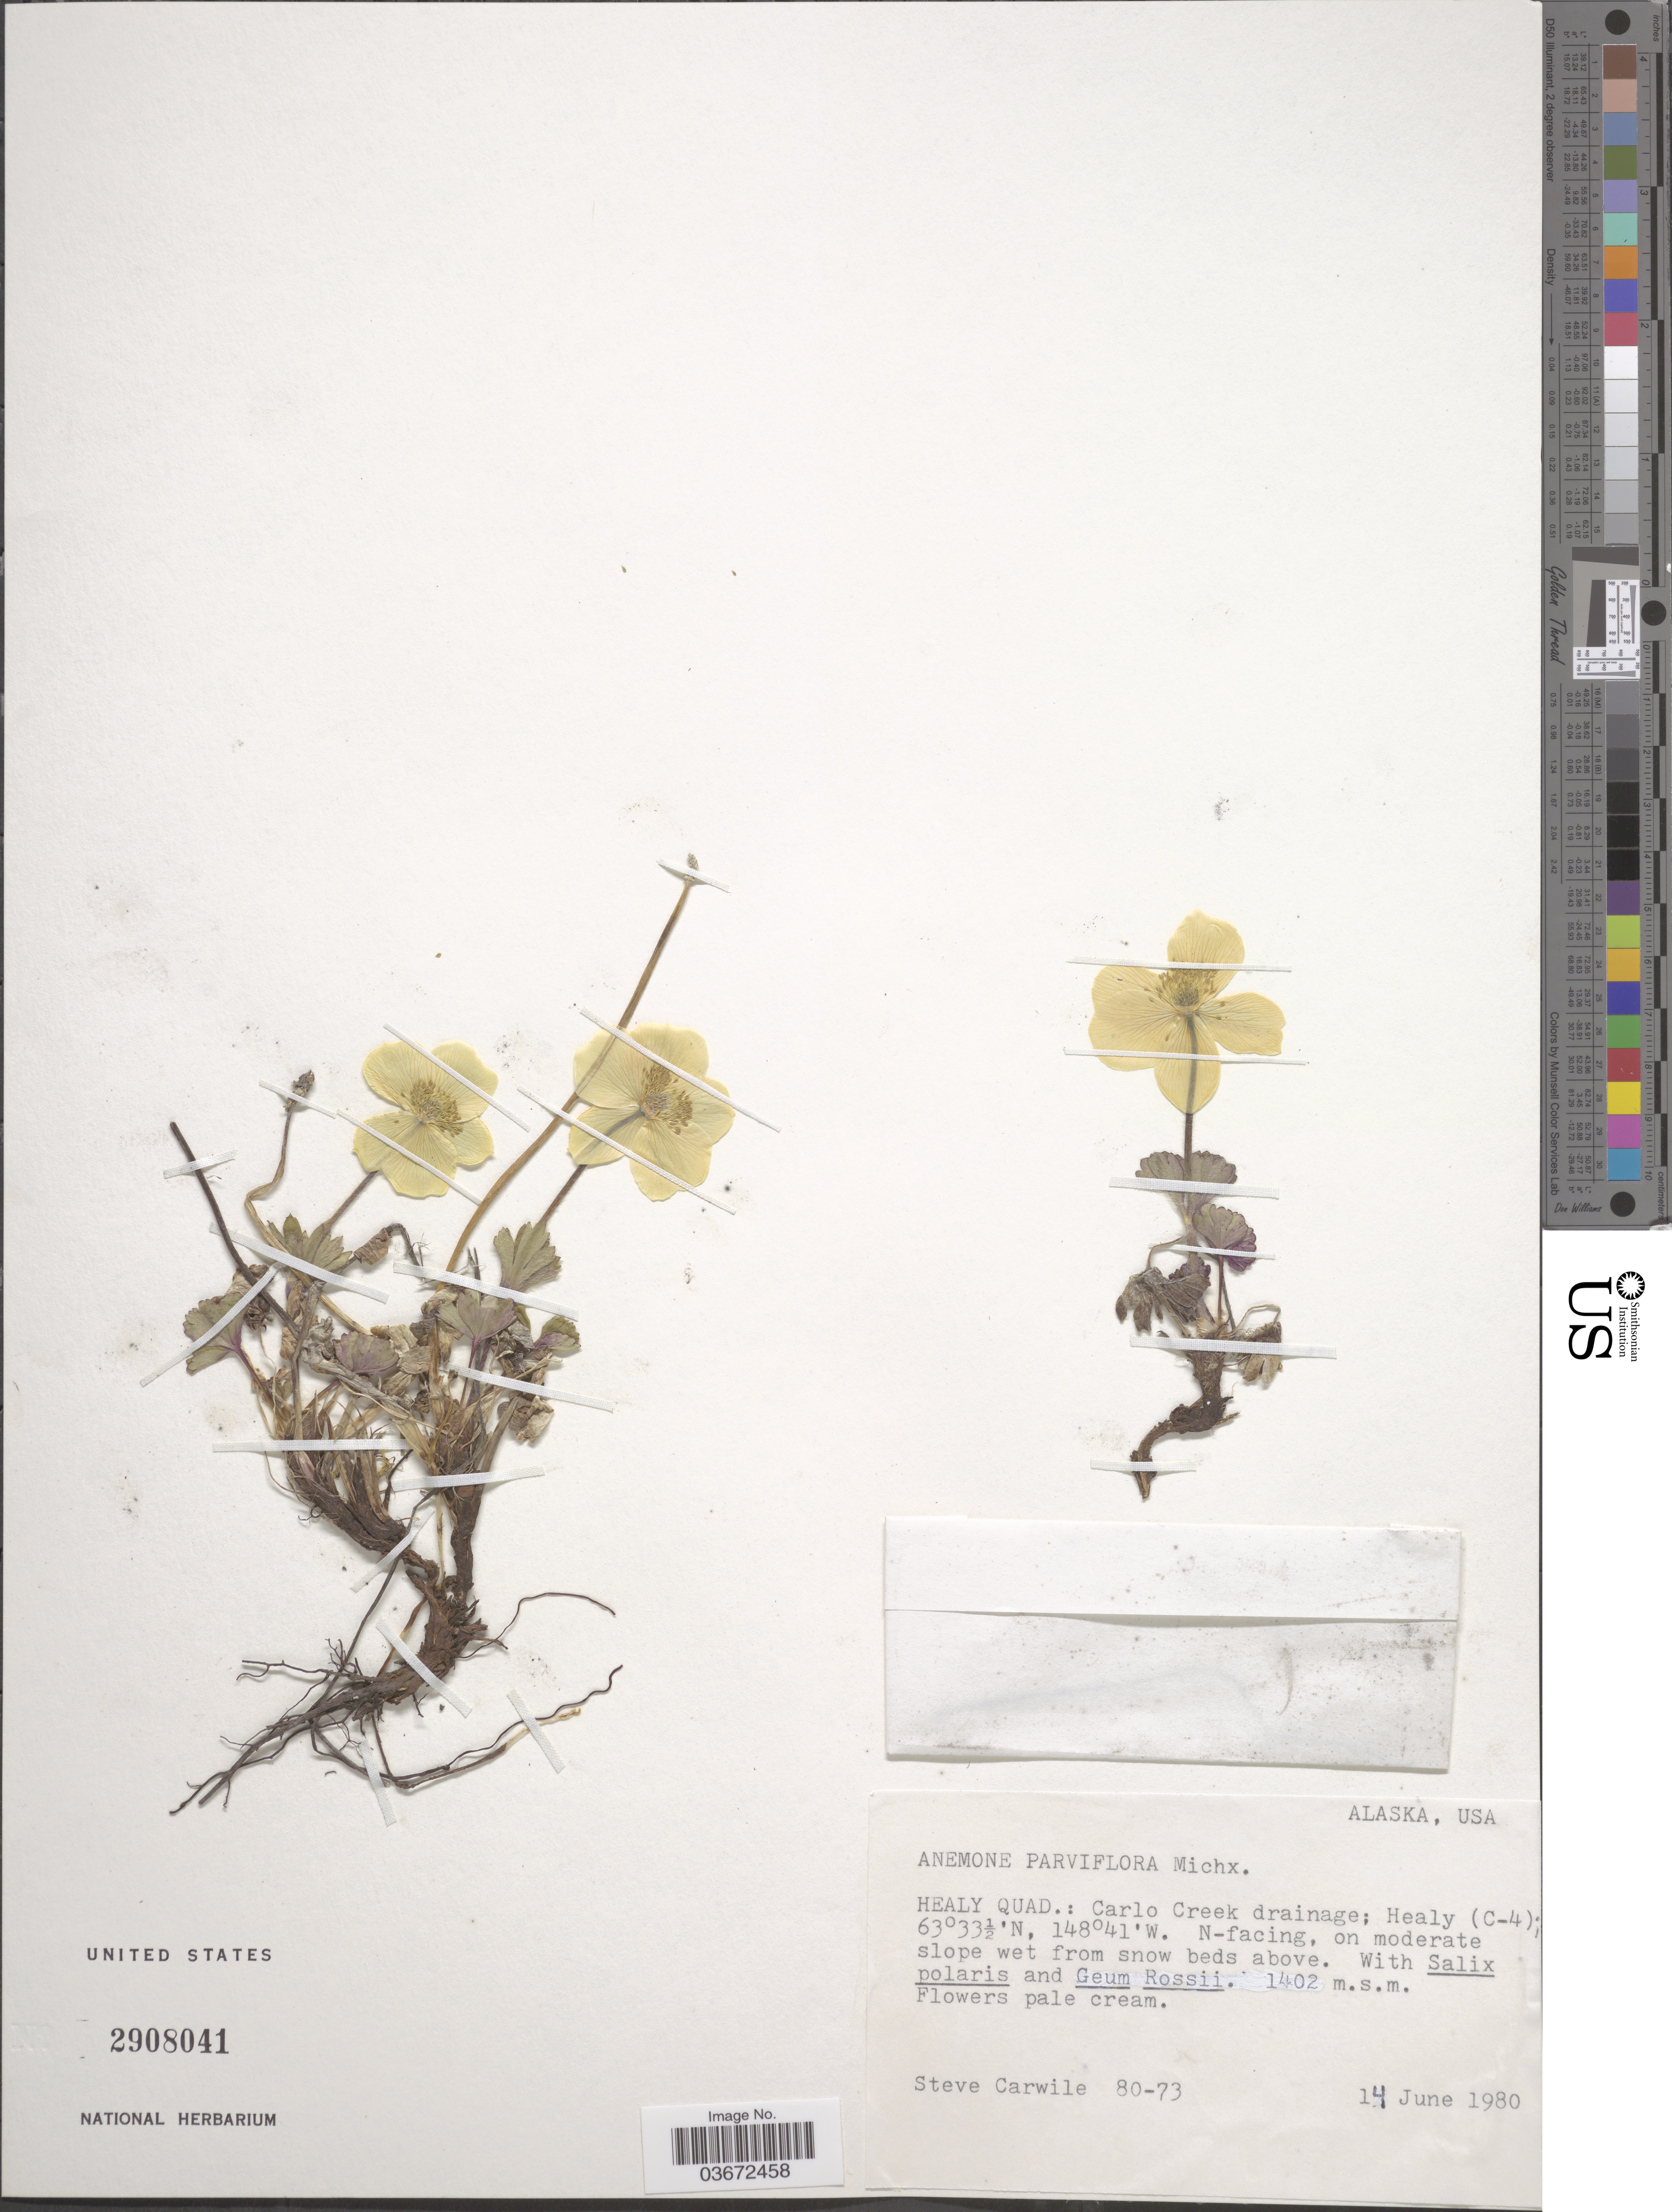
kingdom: Plantae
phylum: Tracheophyta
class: Magnoliopsida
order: Ranunculales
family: Ranunculaceae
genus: Anemone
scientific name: Anemone parviflora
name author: Michx.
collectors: S. Carwile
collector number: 80-73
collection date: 1980-06-14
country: United States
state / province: Alaska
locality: Healy Quad.: Carlo Creek drainage; Healy (C-4).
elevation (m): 1402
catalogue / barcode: US 2908041